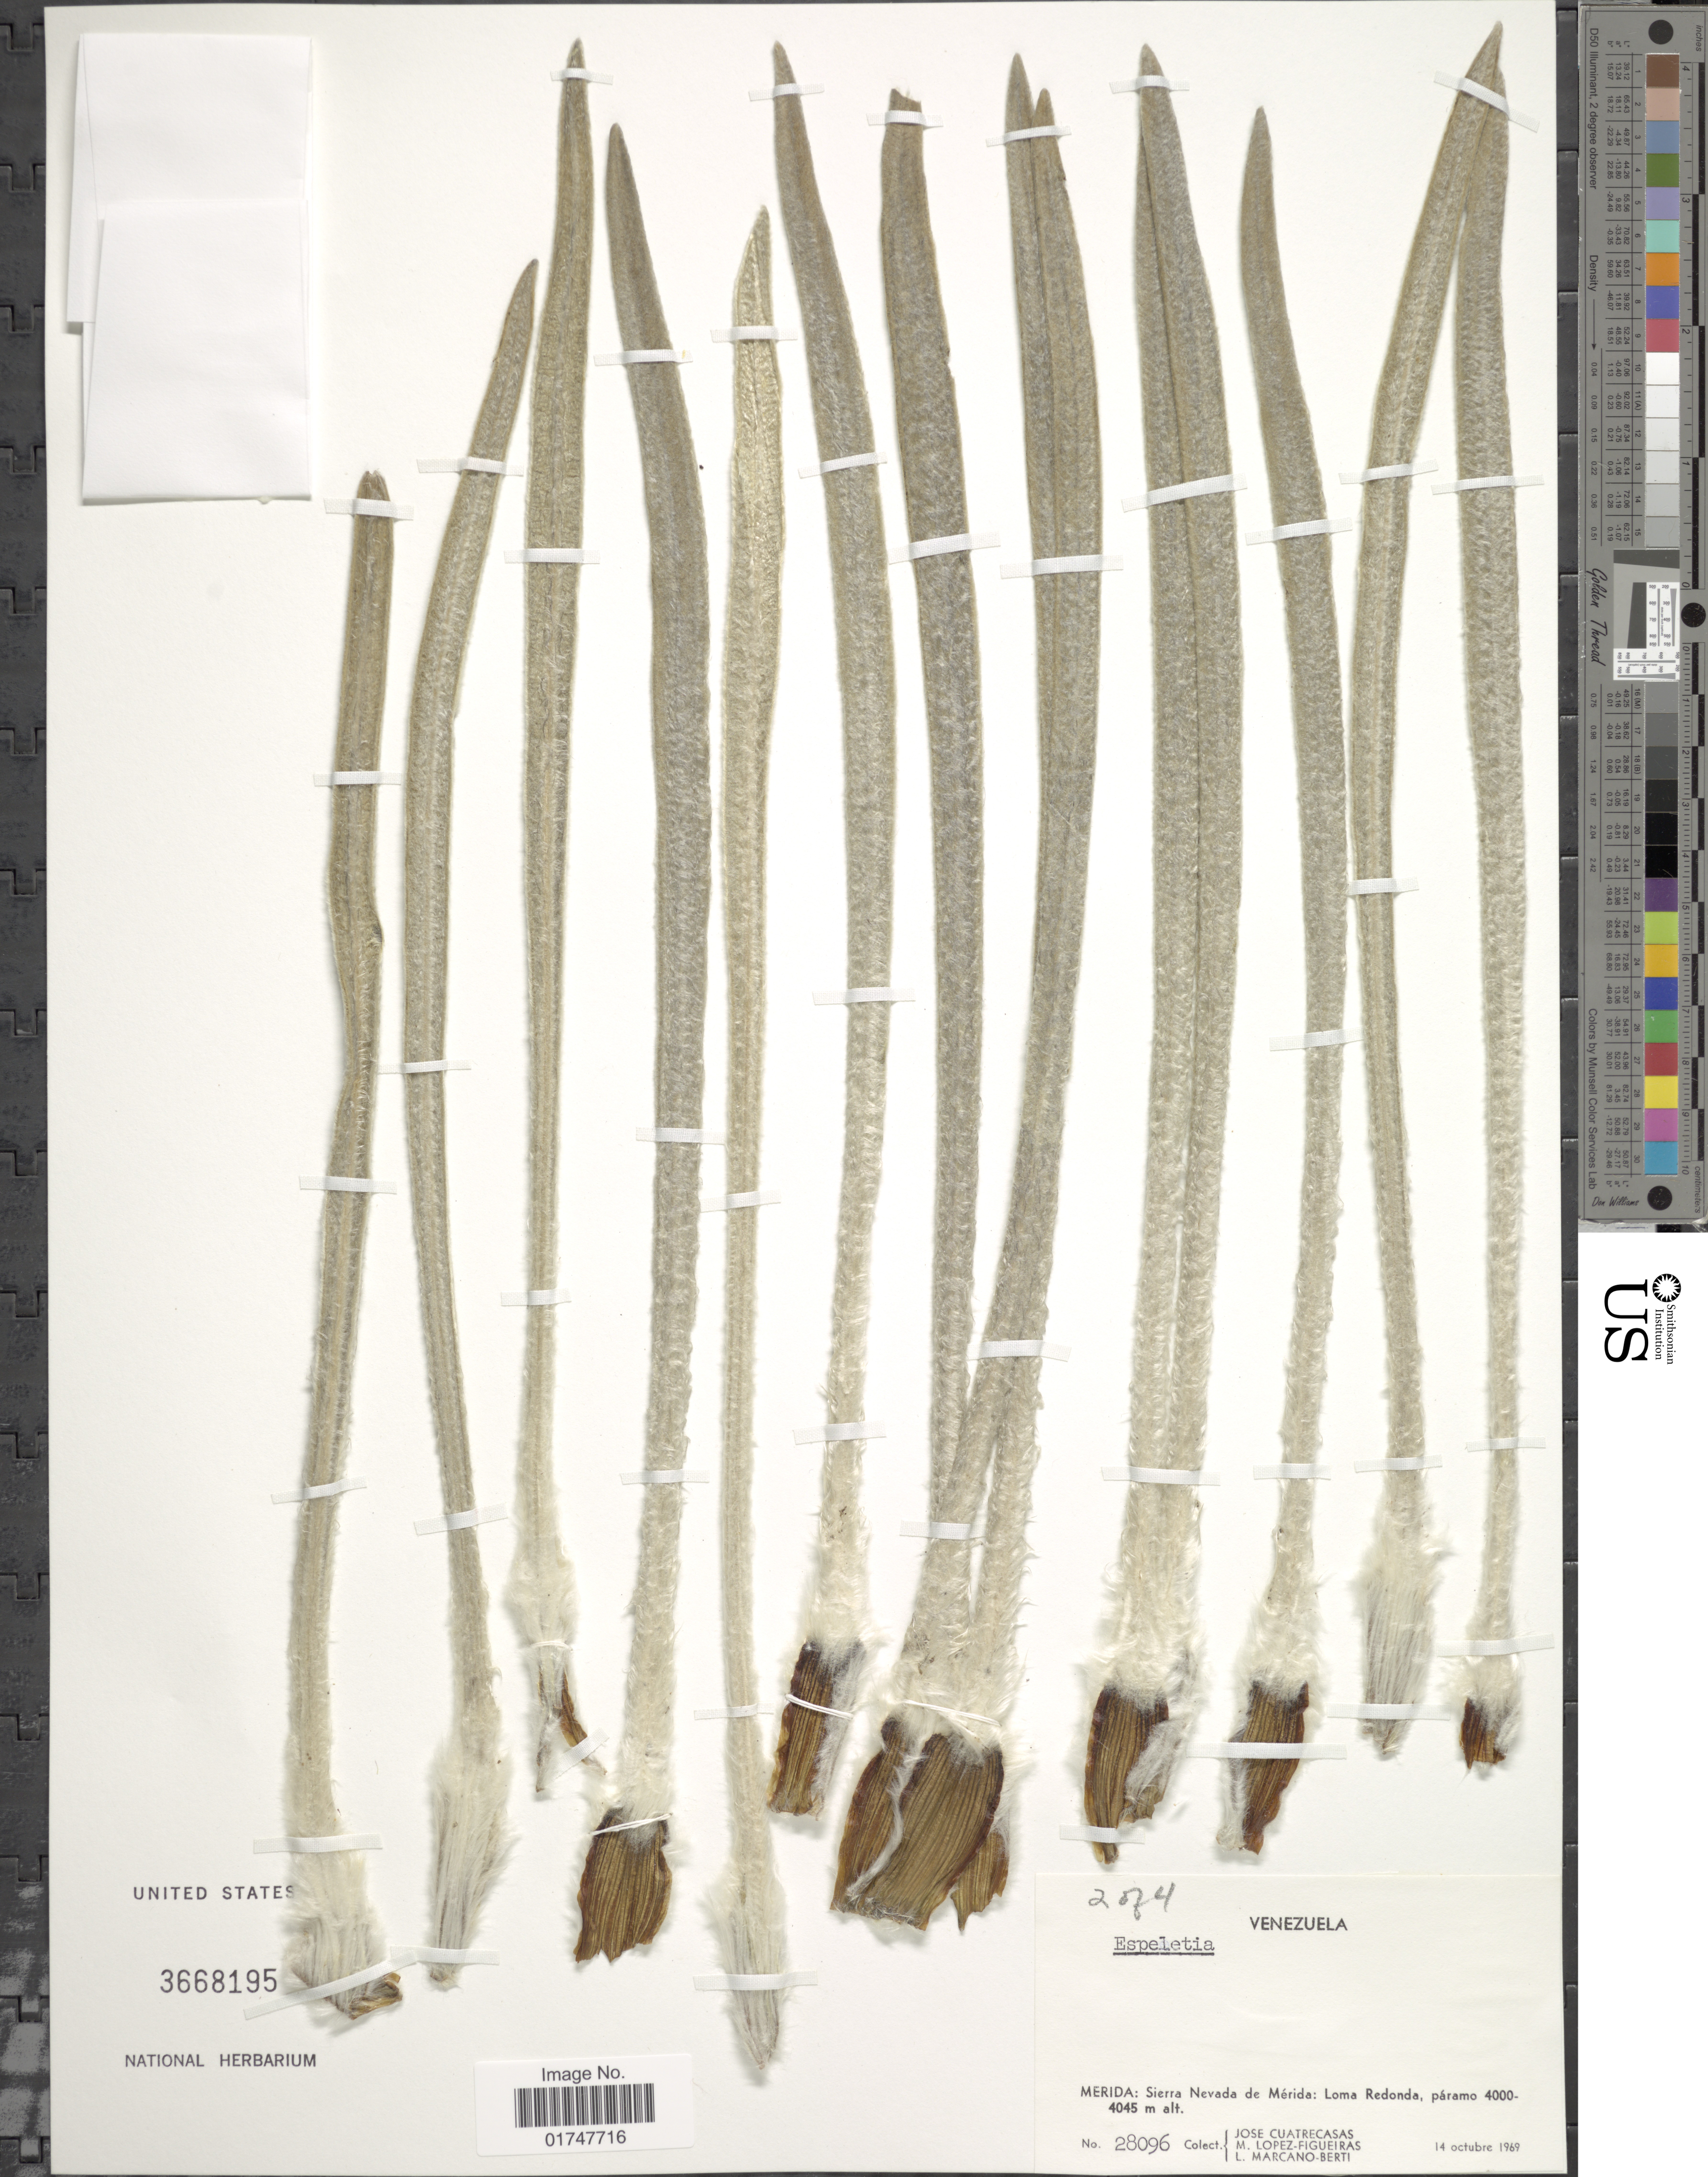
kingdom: Plantae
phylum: Tracheophyta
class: Magnoliopsida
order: Asterales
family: Asteraceae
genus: Espeletia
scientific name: Espeletia sp.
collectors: J. Cuatrecasas, M. López Figueiras & L. Marcano-Berti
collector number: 28096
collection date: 1969-10-14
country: Venezuela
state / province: Mérida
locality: Sierra Nevada de Mérida: Loma Redonda, páramo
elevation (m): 4000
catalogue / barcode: US 3668195